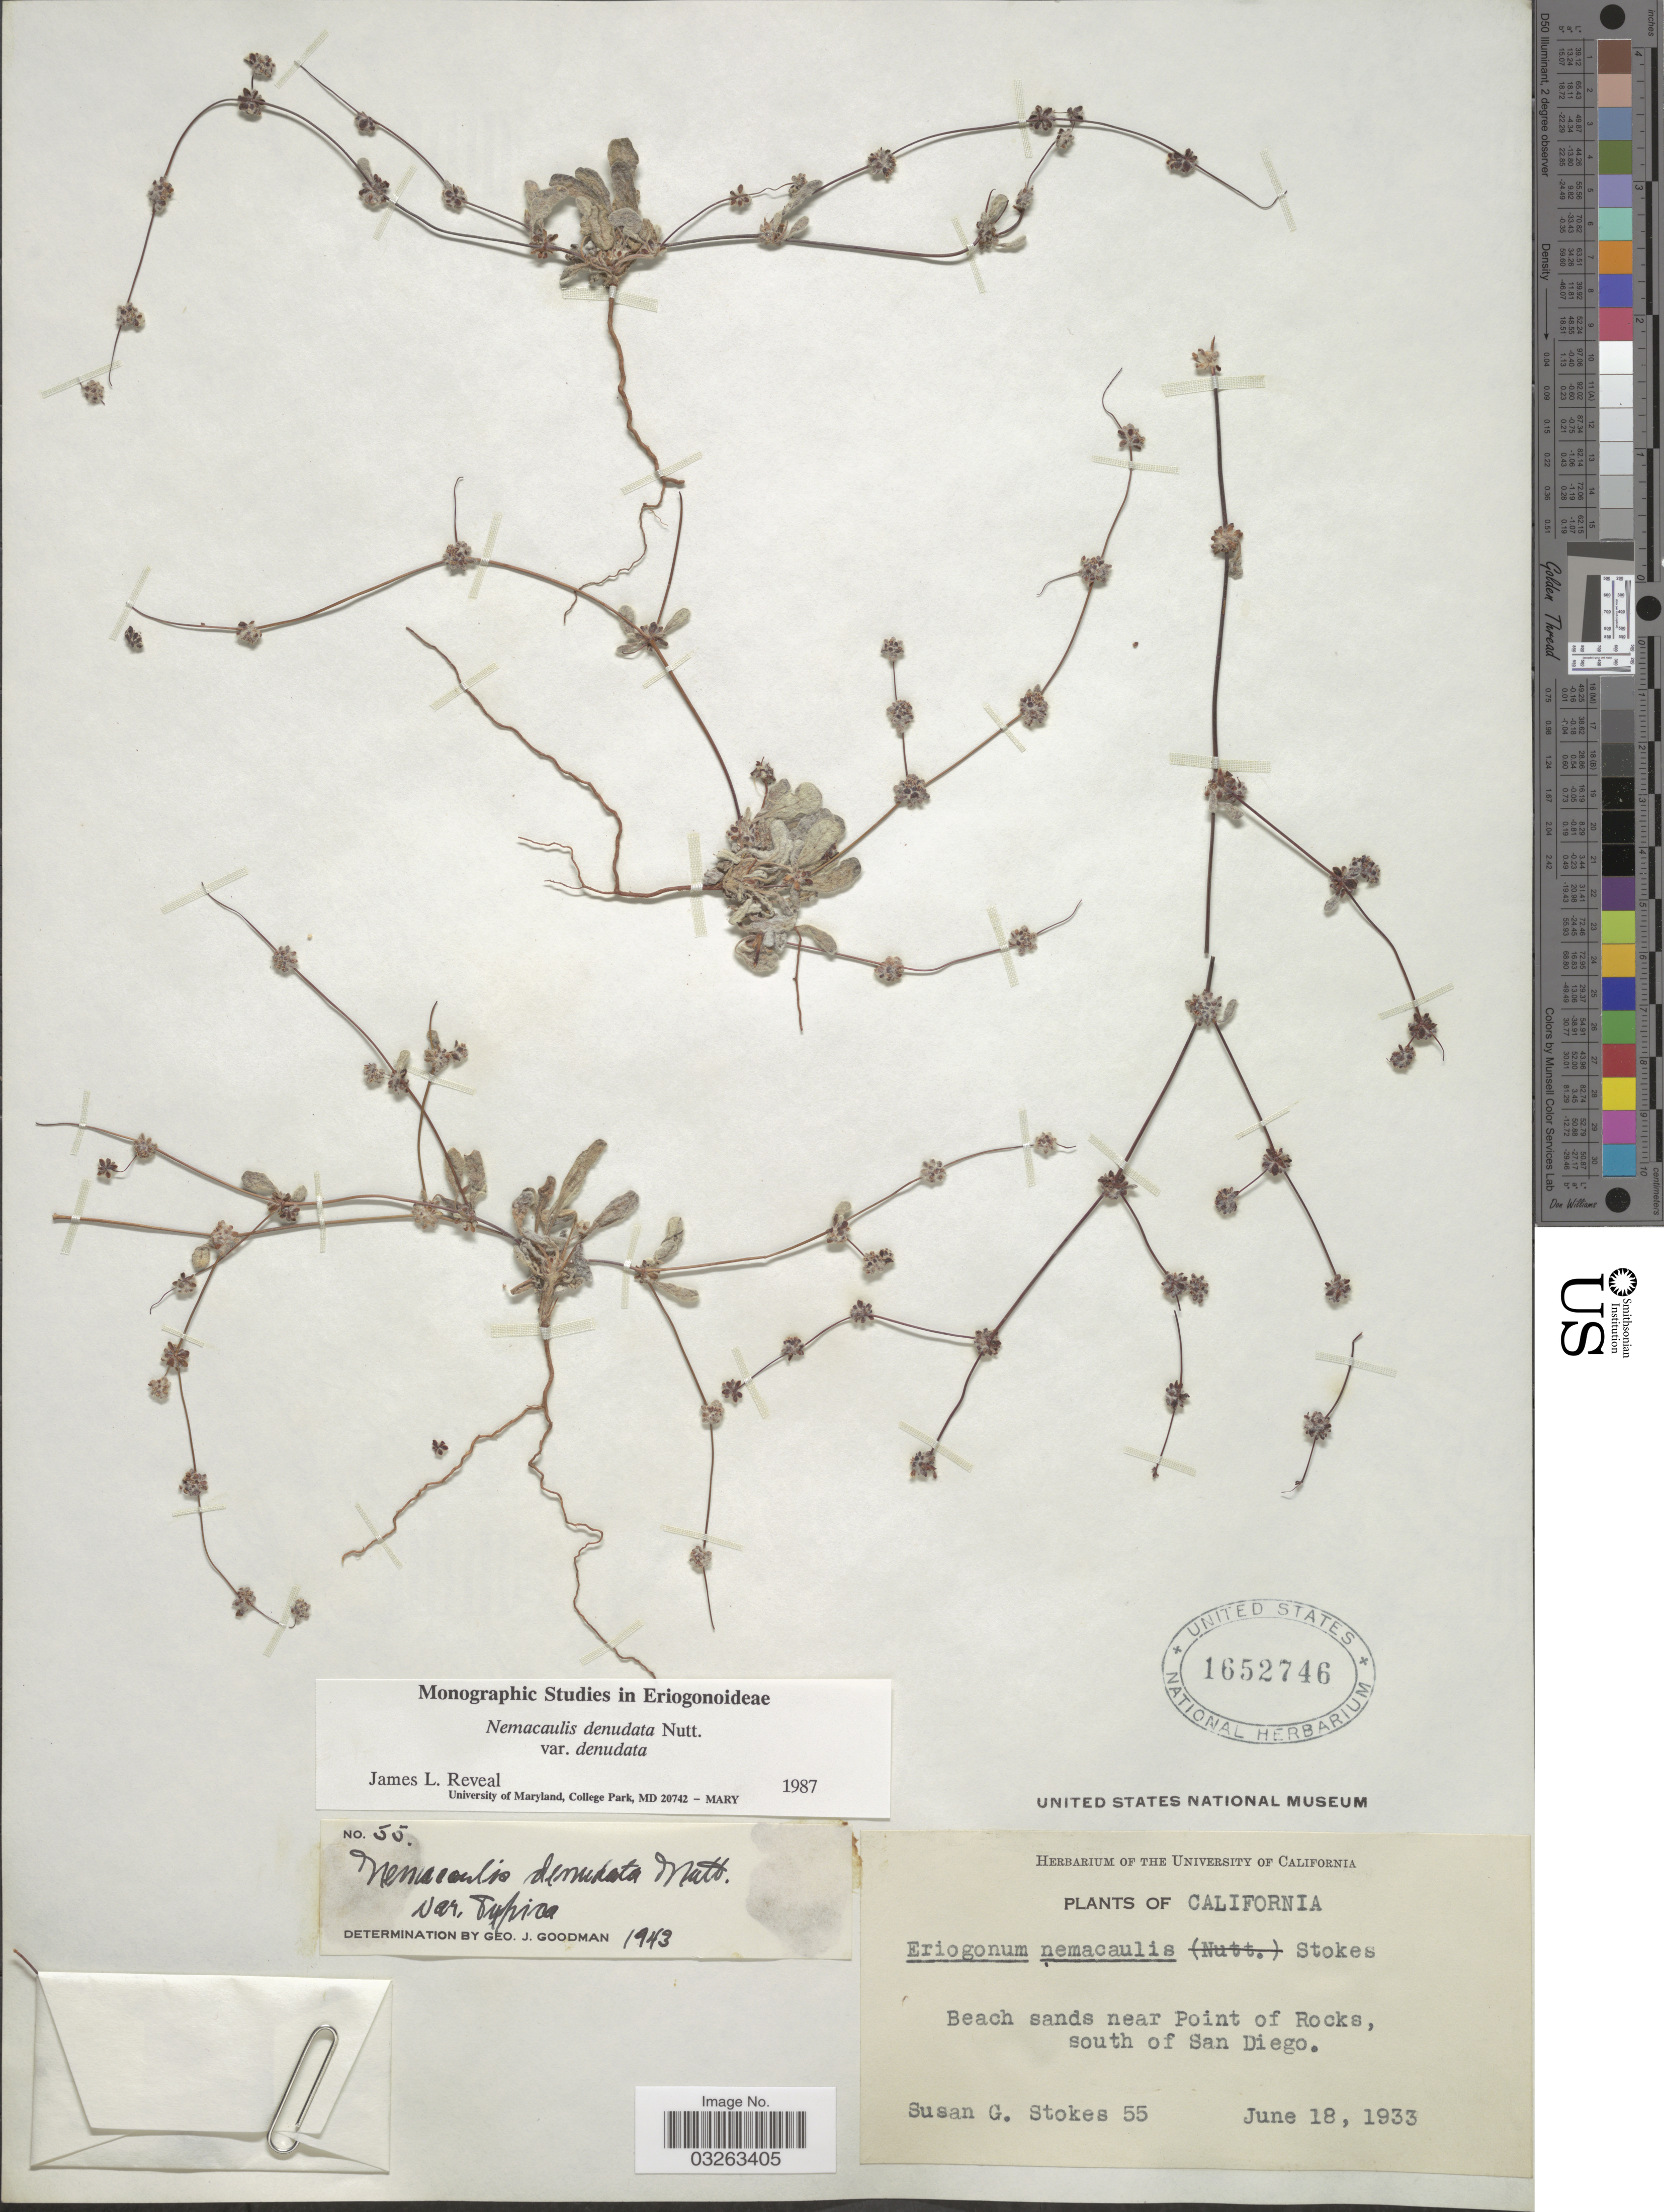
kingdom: Plantae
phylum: Tracheophyta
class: Magnoliopsida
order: Caryophyllales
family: Polygonaceae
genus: Nemacaulis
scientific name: Nemacaulis denudata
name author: Nutt.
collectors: S. G. Stokes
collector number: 55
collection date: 1933-06-18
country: United States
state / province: California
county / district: San Diego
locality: Beach sands near Point of Rocks, south of San Diego.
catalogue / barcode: US 1652746